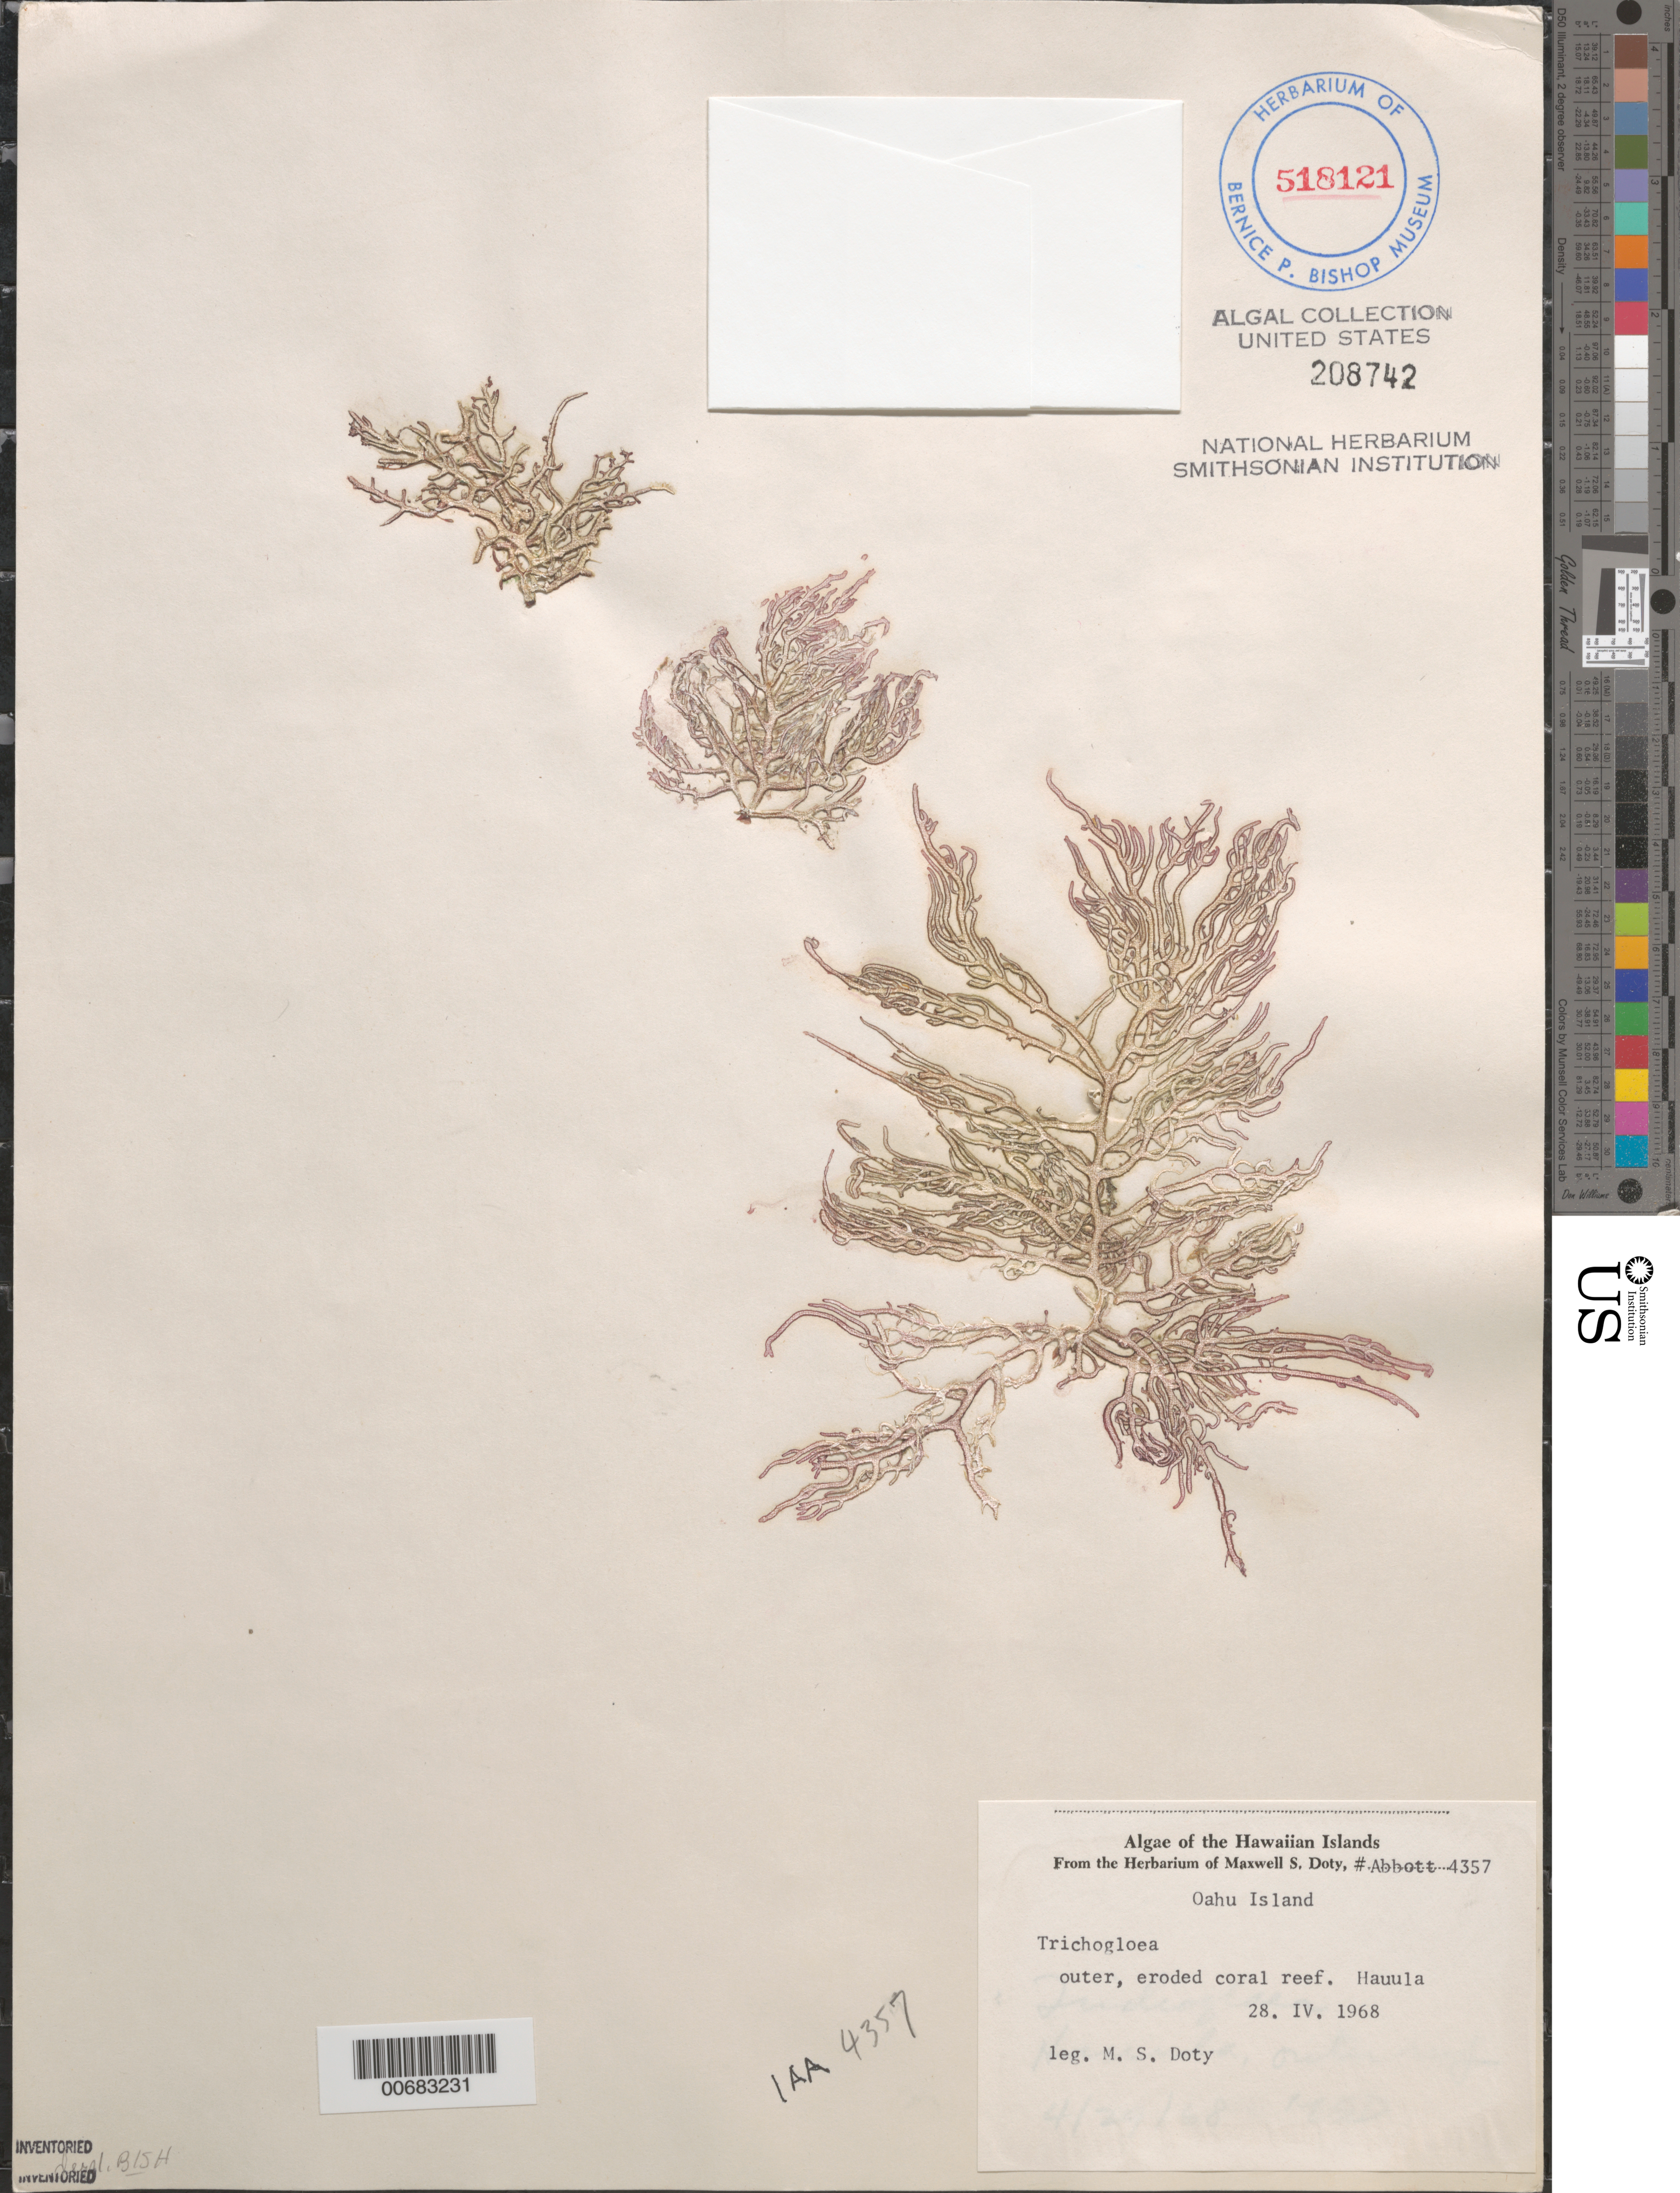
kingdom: Plantae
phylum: Rhodophyta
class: Florideophyceae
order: Nemaliales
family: Liagoraceae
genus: Trichogloea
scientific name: Trichogloea sp.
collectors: M. S. Doty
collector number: IAA 4357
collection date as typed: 28 Apr 1968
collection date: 1968-04-28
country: United States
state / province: Hawaii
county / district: Honolulu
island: Oahu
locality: Hauula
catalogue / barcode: US 208742